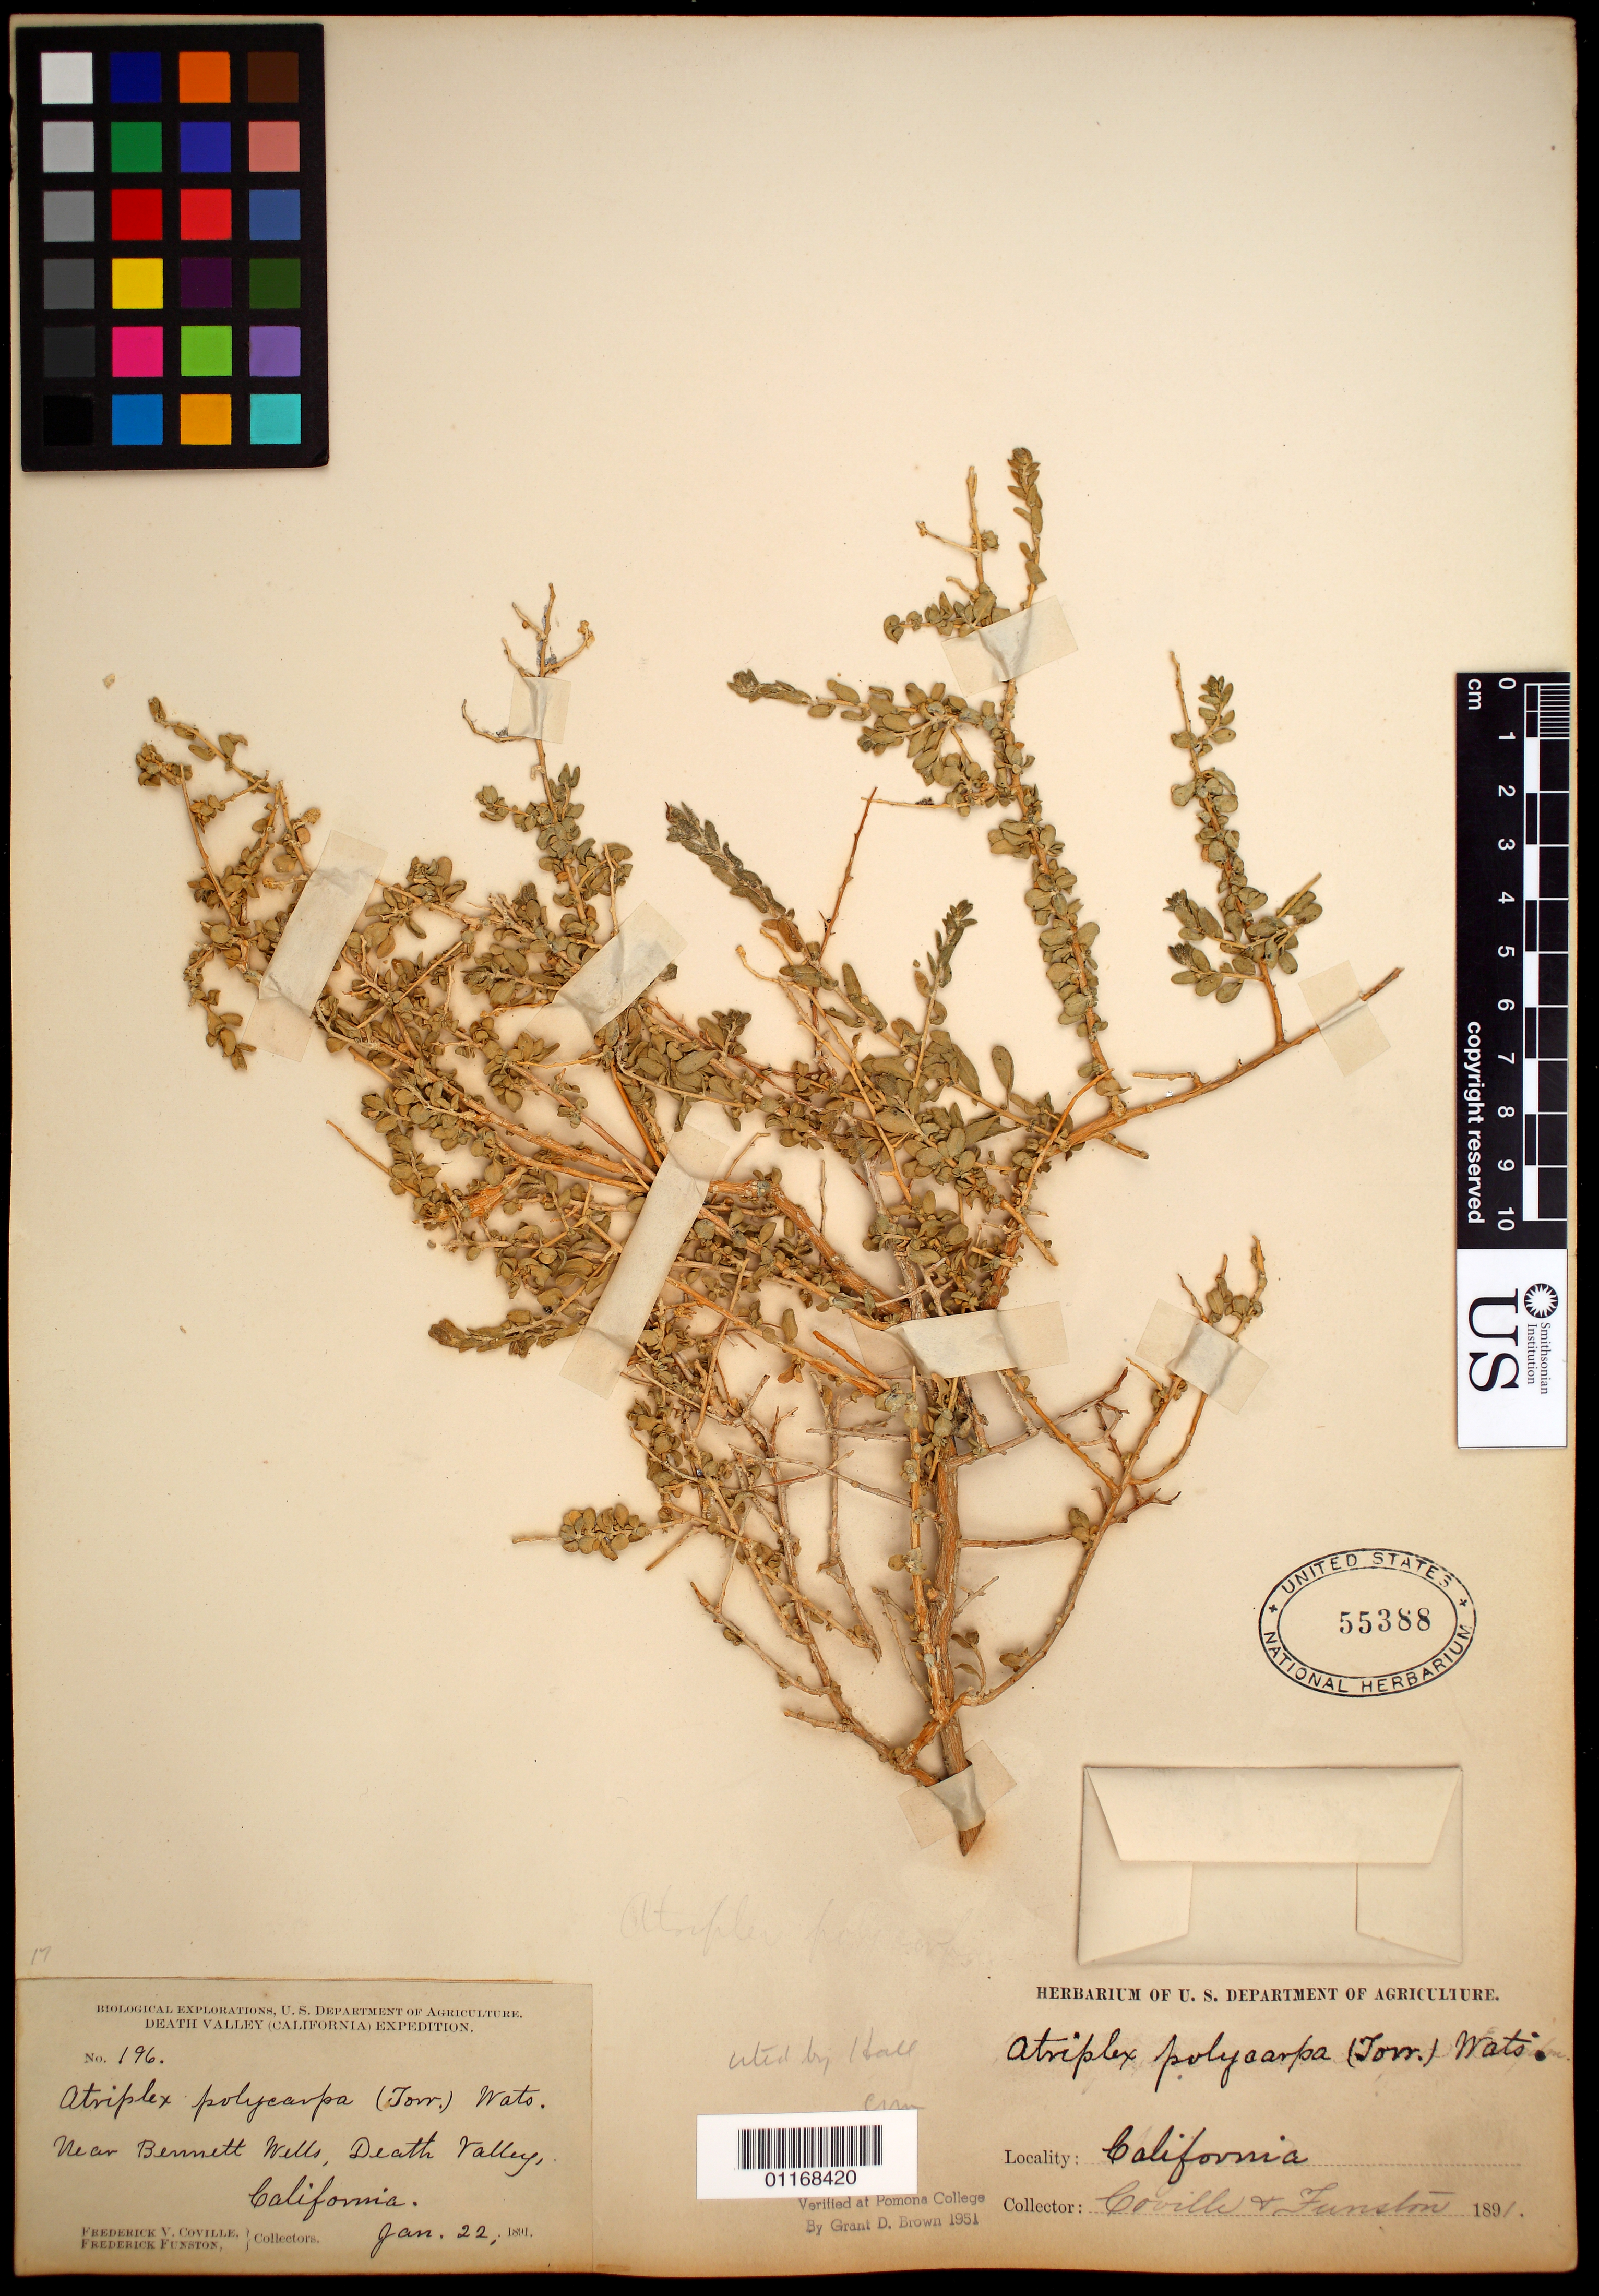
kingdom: Plantae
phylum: Tracheophyta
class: Magnoliopsida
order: Caryophyllales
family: Amaranthaceae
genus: Atriplex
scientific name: Atriplex polycarpa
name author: (Torr.) S. Watson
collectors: F. V. Coville & F. Funston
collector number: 196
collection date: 1891-01-22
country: United States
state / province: California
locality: Near Bennett Wells.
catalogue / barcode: US 55388